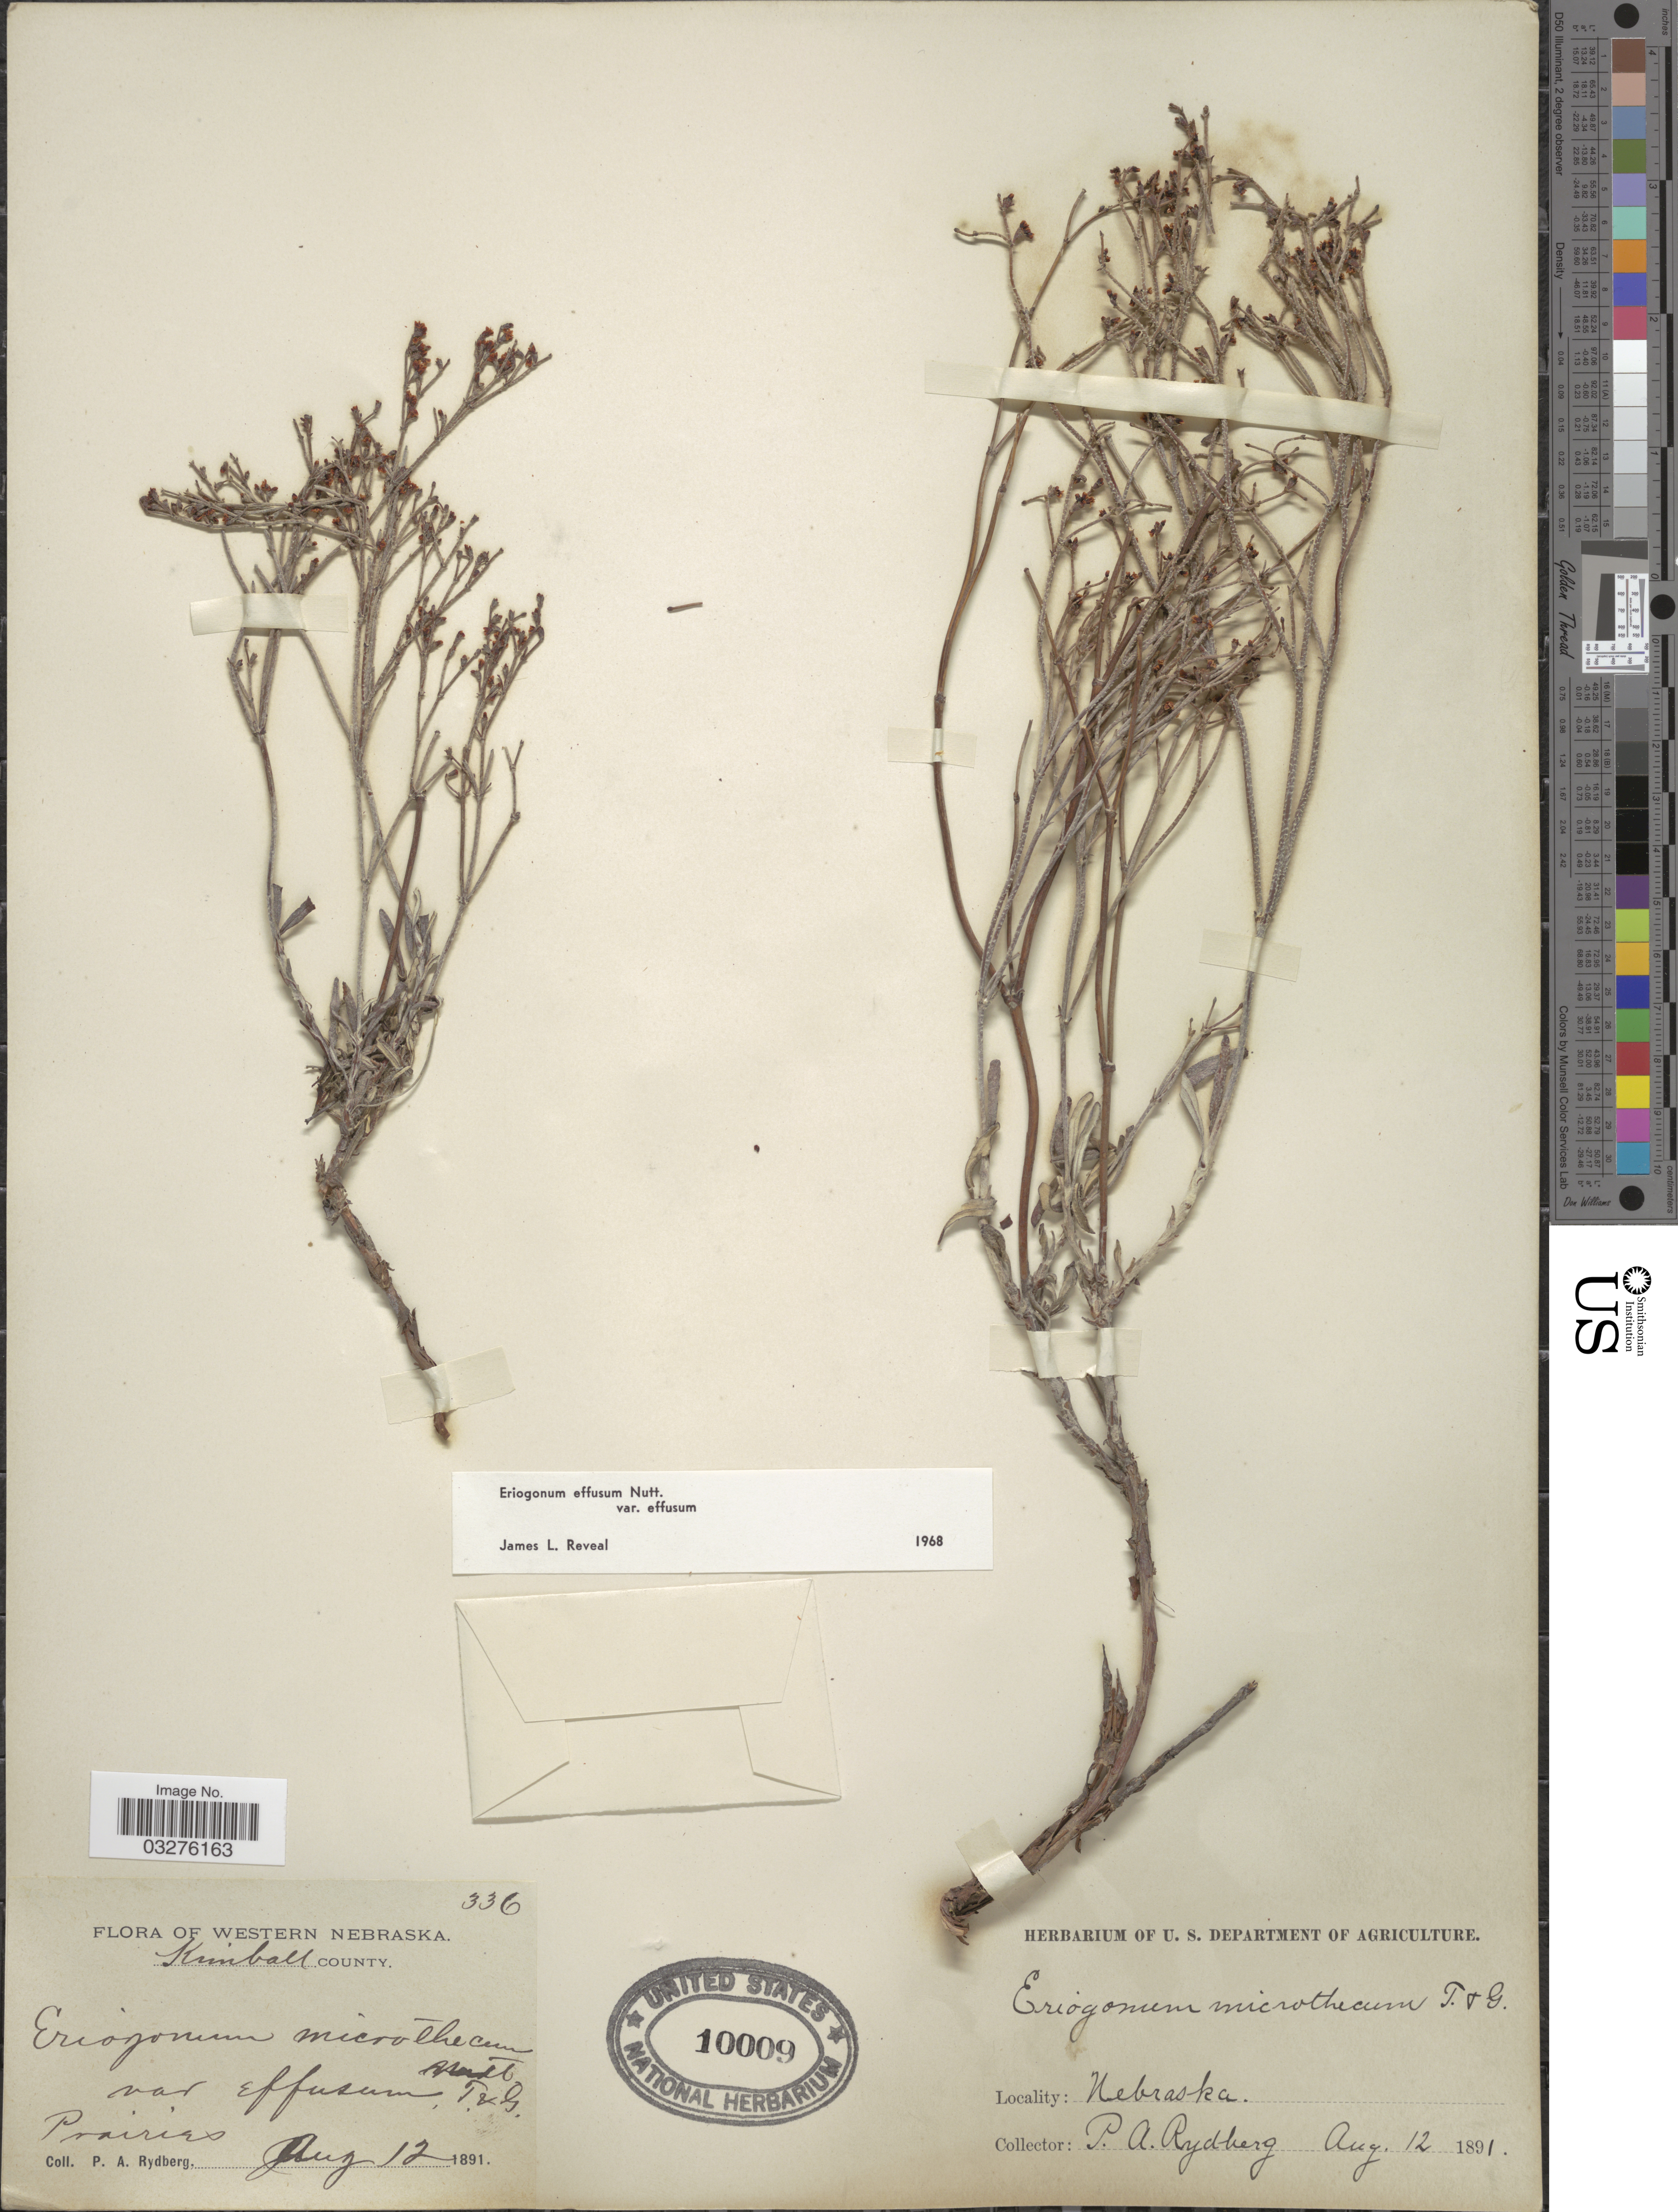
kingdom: Plantae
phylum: Tracheophyta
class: Magnoliopsida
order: Caryophyllales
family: Polygonaceae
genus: Eriogonum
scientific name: Eriogonum effusum var. effusum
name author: Nutt.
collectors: P. A. Rydberg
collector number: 336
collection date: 1891-08-12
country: United States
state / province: Nebraska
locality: Western Nebraska. Kimball County.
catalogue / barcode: US 10009